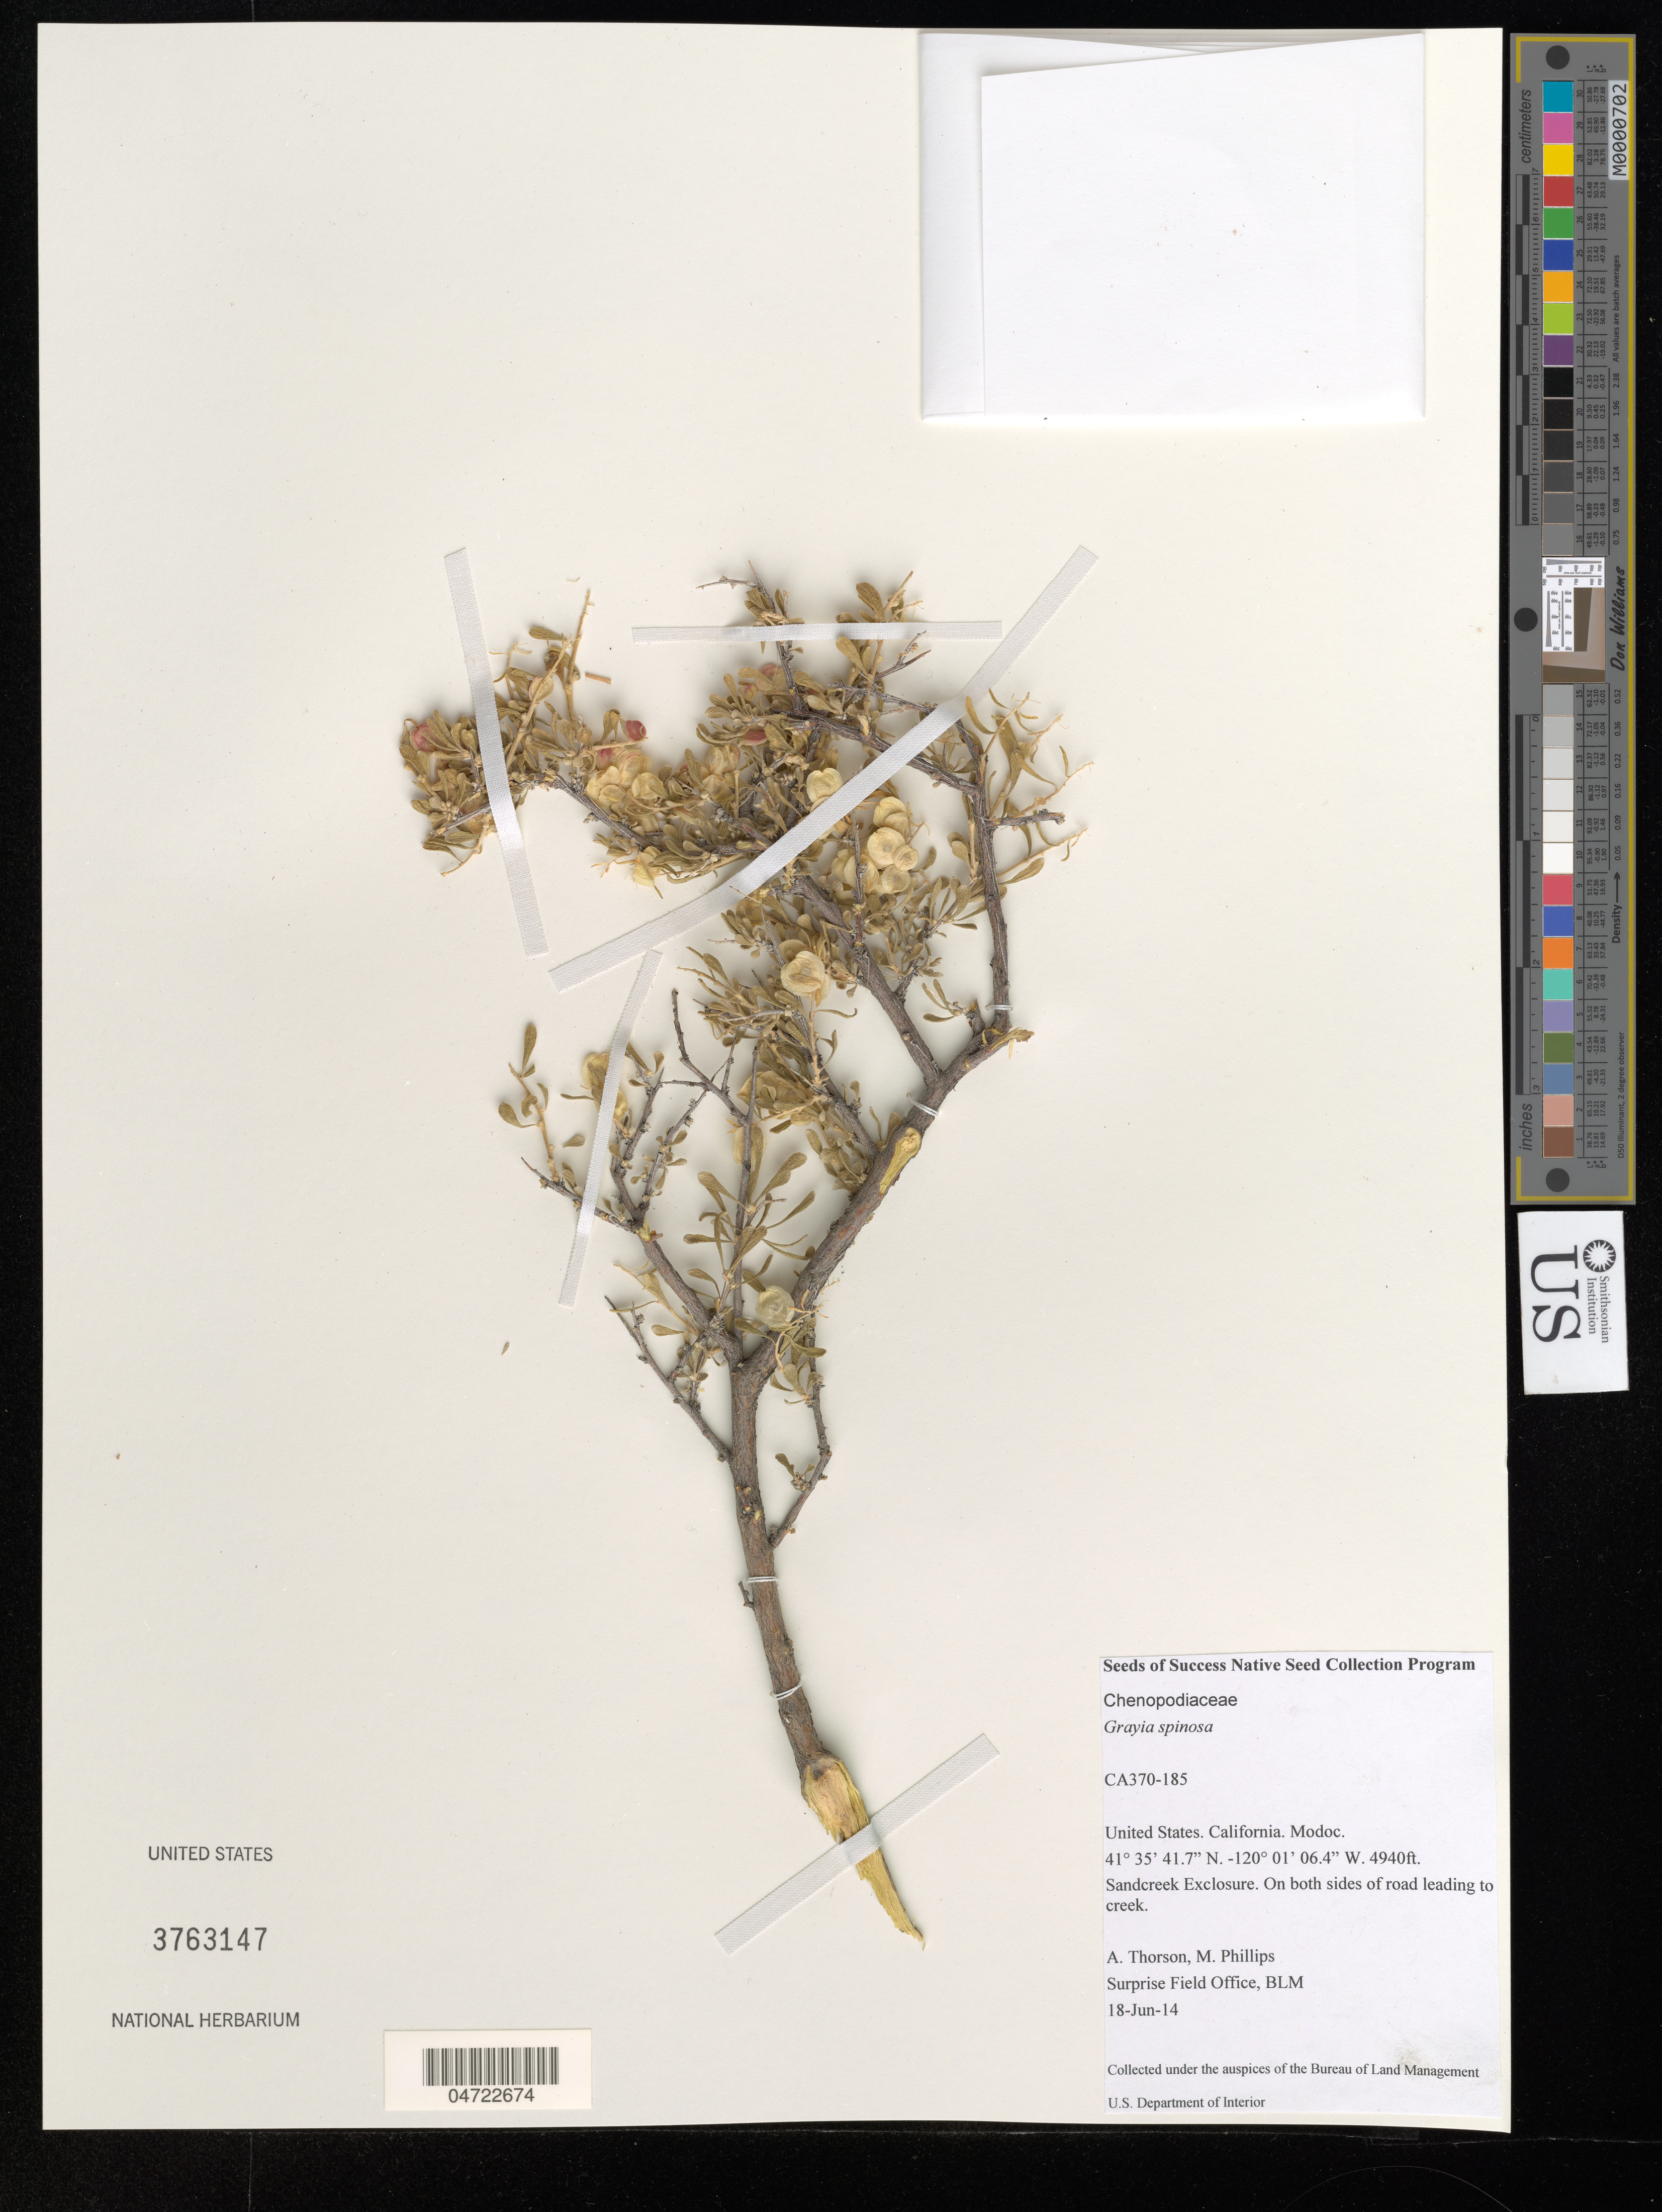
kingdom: Plantae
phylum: Tracheophyta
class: Magnoliopsida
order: Caryophyllales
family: Amaranthaceae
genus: Grayia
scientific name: Grayia spinosa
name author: (Hook.) Moq.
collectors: A. Thorson & M. Phillips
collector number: CA370-185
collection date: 2014-06-18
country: United States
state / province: California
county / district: Modoc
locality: Modoc. Sandcreek Exclosure. On both sides of road leading to creek.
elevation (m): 1506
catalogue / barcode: US 3763147